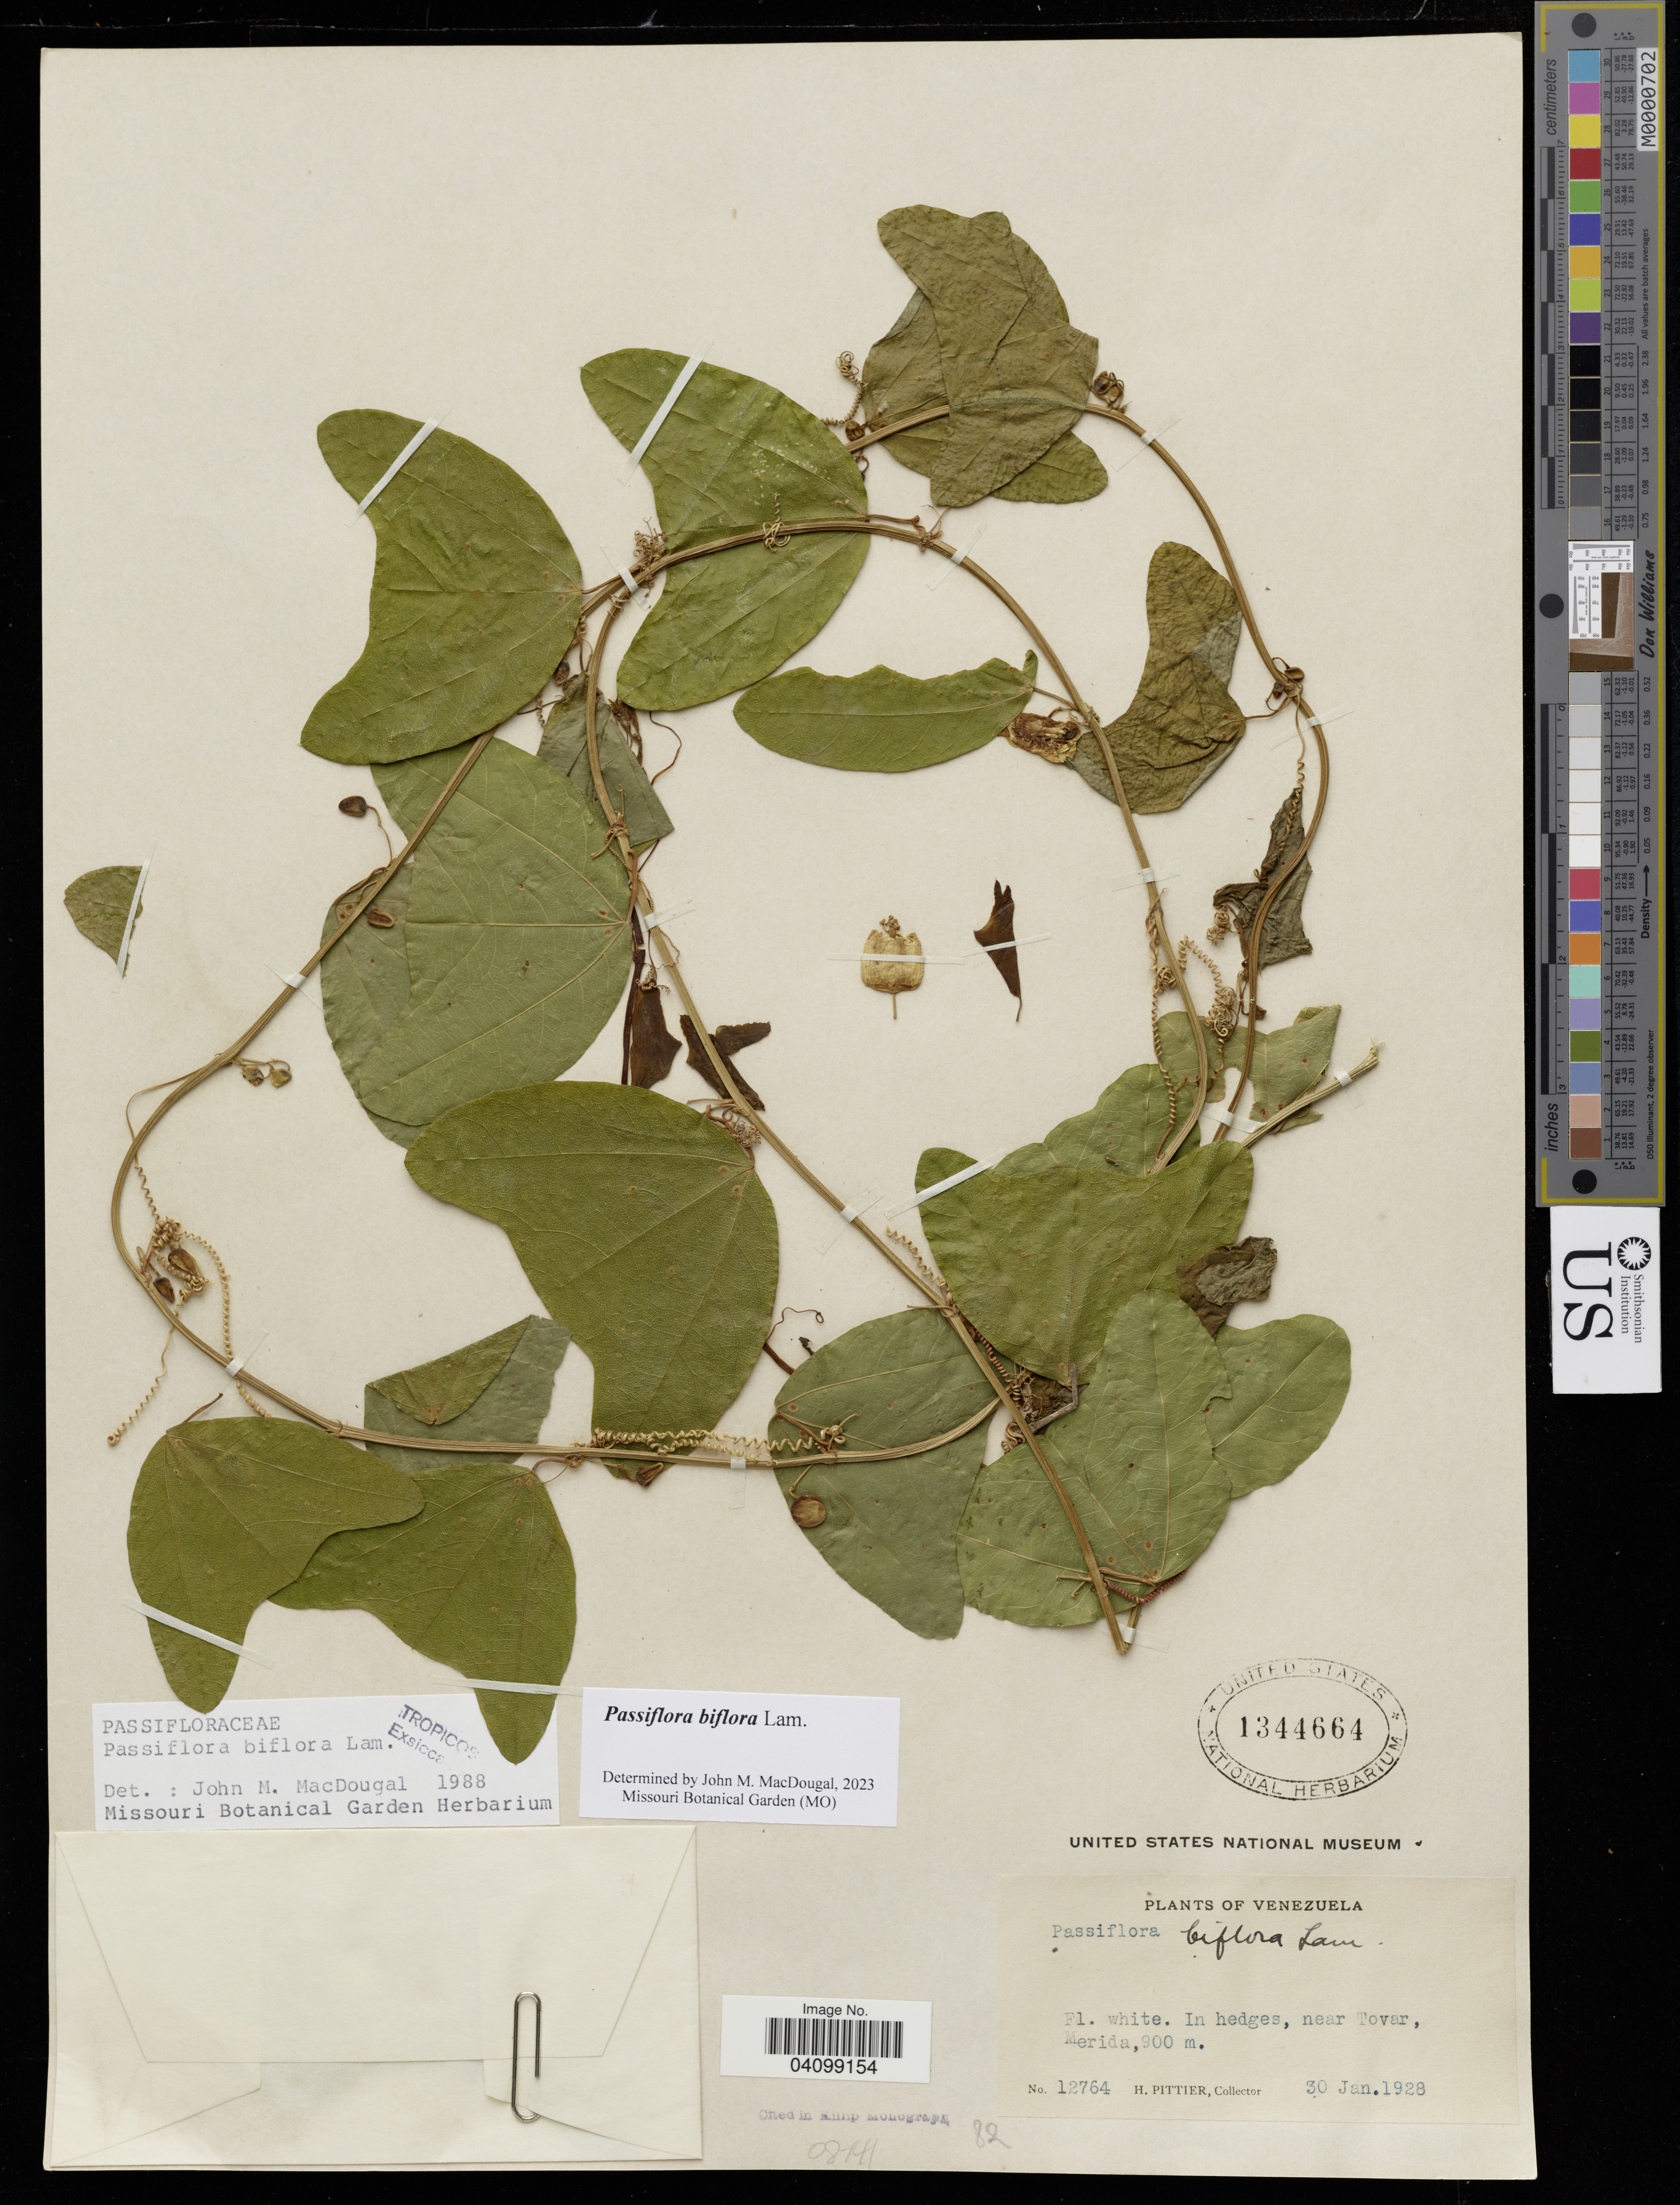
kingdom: Plantae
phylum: Tracheophyta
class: Magnoliopsida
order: Malpighiales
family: Passifloraceae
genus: Passiflora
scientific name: Passiflora biflora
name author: Lam.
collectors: H. Pittier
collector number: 12764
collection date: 1928-01-30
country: Venezuela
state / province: Merida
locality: Near Tovar.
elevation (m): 900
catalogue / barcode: US 1344664